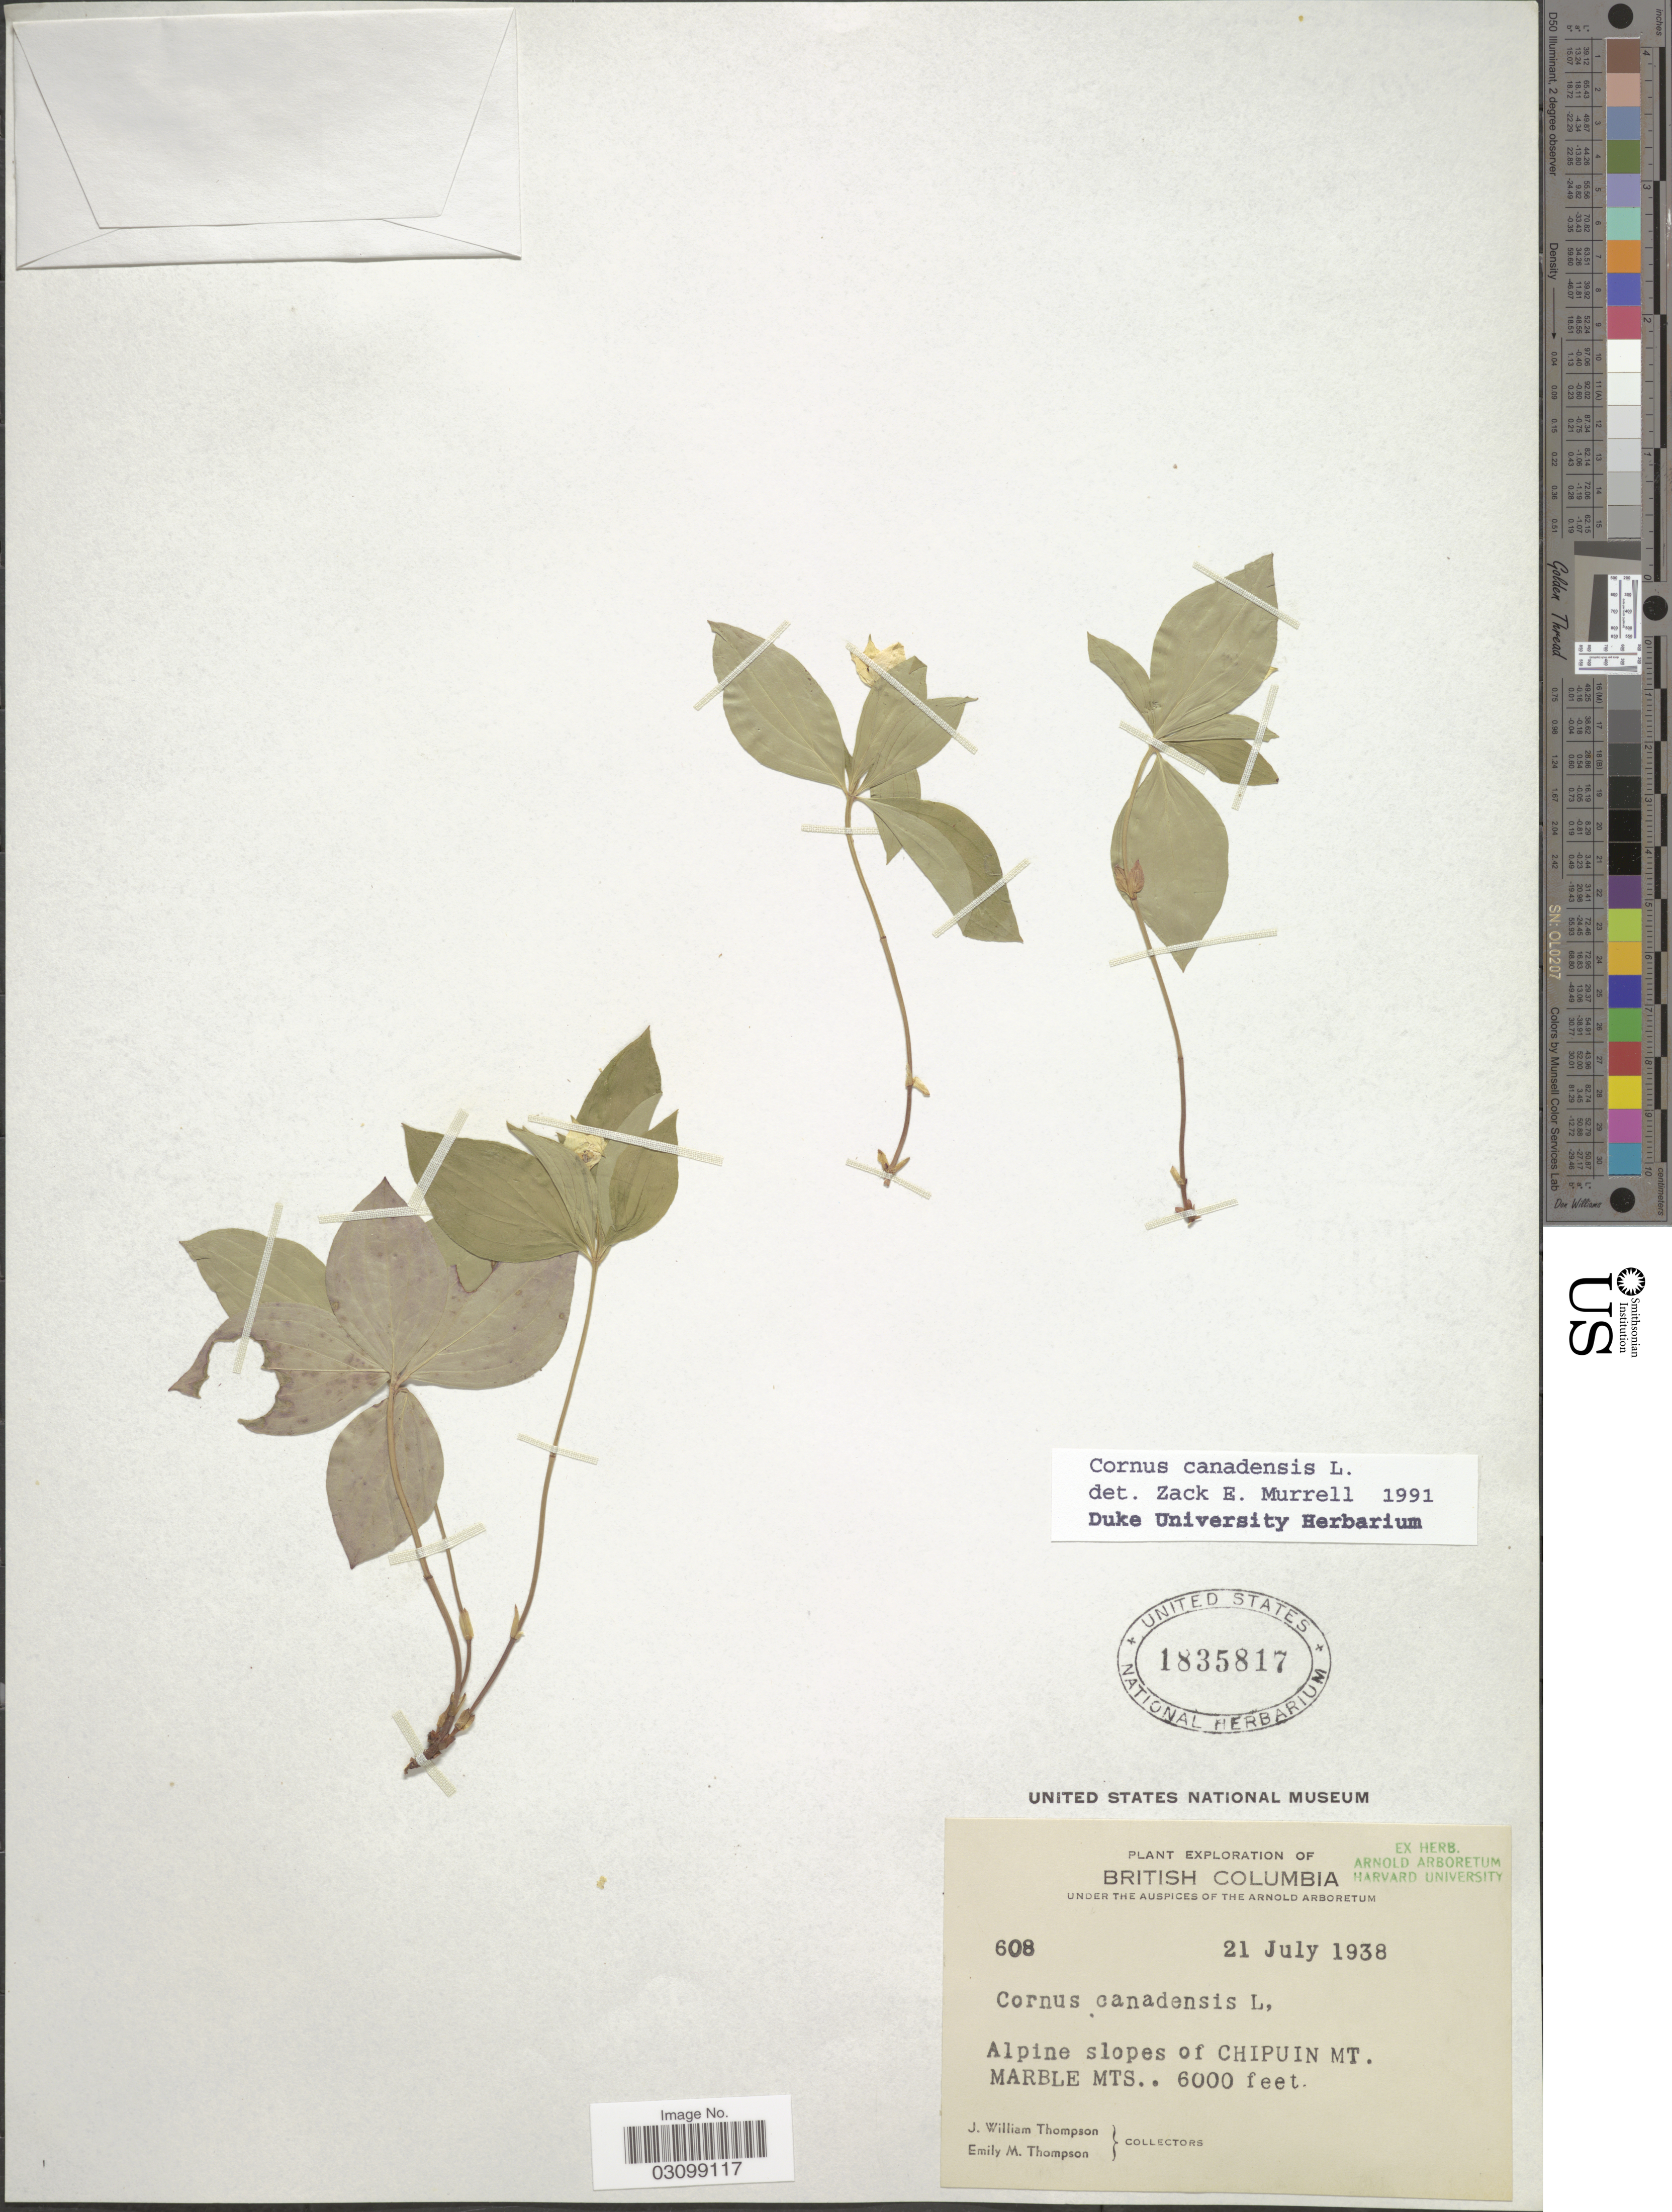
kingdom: Plantae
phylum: Tracheophyta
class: Magnoliopsida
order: Cornales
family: Cornaceae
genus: Cornus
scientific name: Cornus canadensis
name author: L.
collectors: J. W. Thompson & E. M. Thompson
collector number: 608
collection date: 1938-07-21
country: Canada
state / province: British Columbia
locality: Alpine slopes of Chipuin Mt. Marble Mts.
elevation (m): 1829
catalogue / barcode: US 1835817